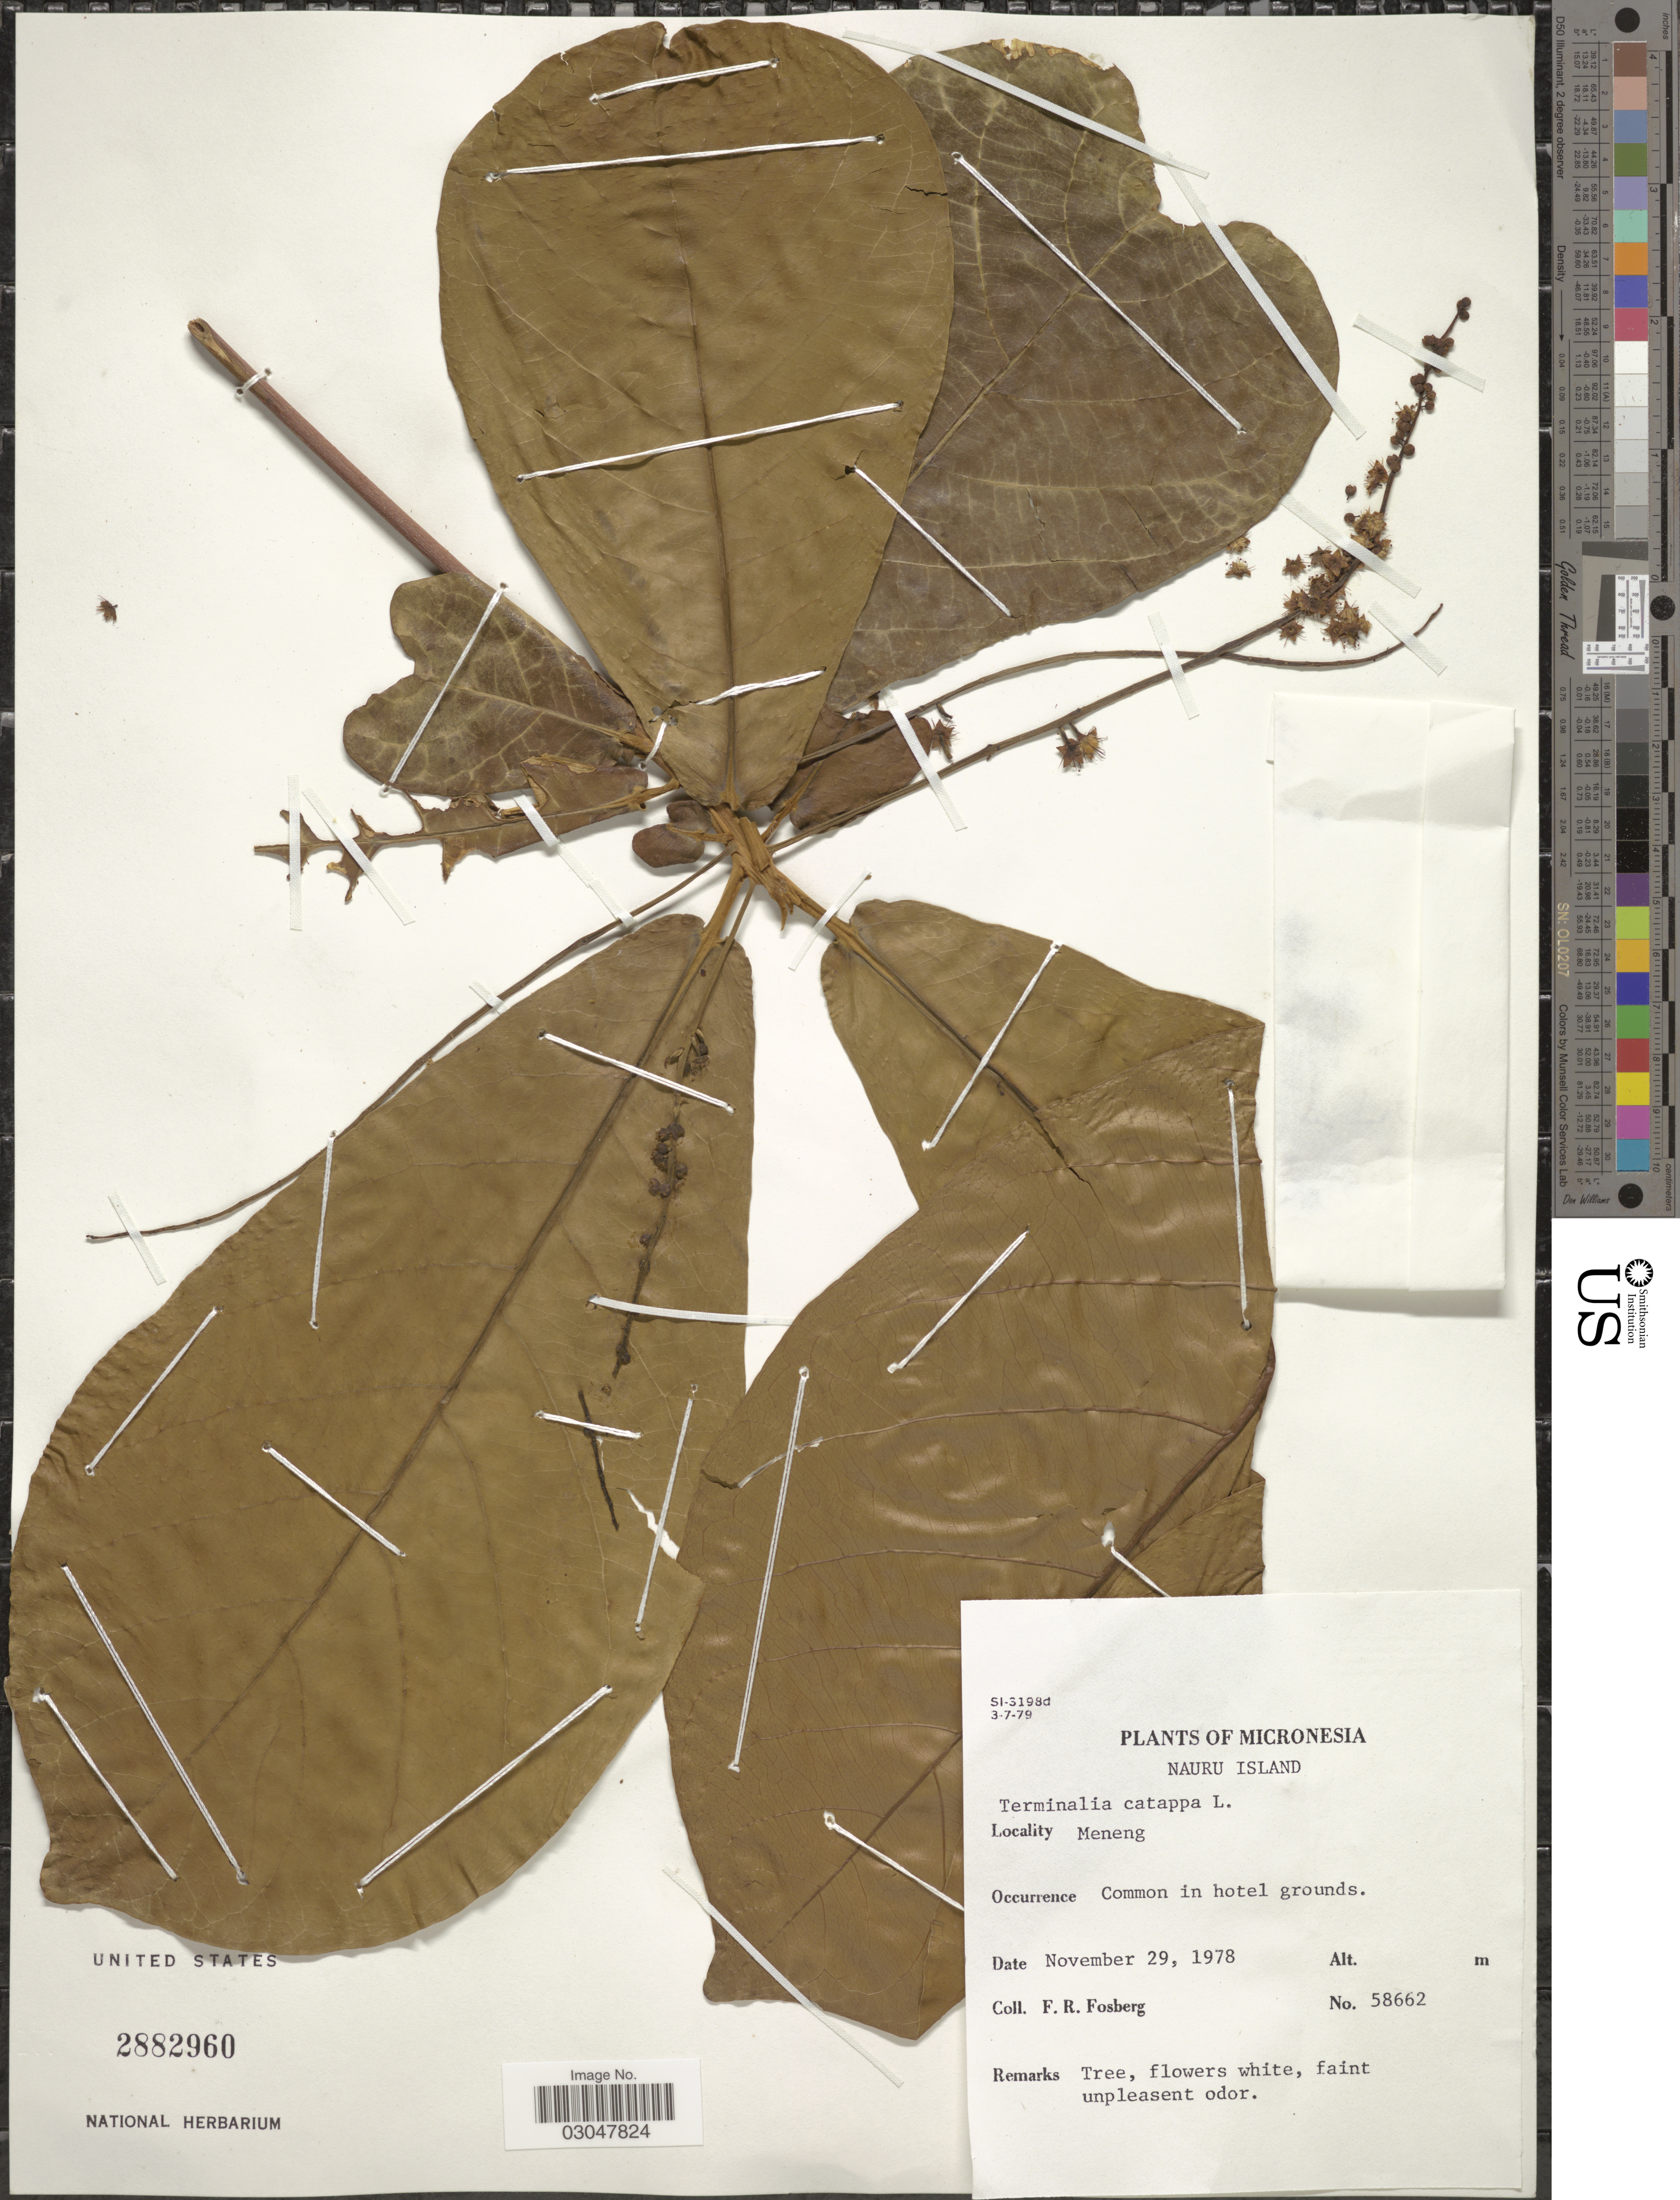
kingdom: Plantae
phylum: Tracheophyta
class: Magnoliopsida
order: Myrtales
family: Combretaceae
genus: Terminalia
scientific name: Terminalia catappa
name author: L.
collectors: F. R. Fosberg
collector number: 58662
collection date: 1978-11-29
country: Micronesia, Federated States of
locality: Micronesia. Nauru Island. Meneng.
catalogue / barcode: US 2882960